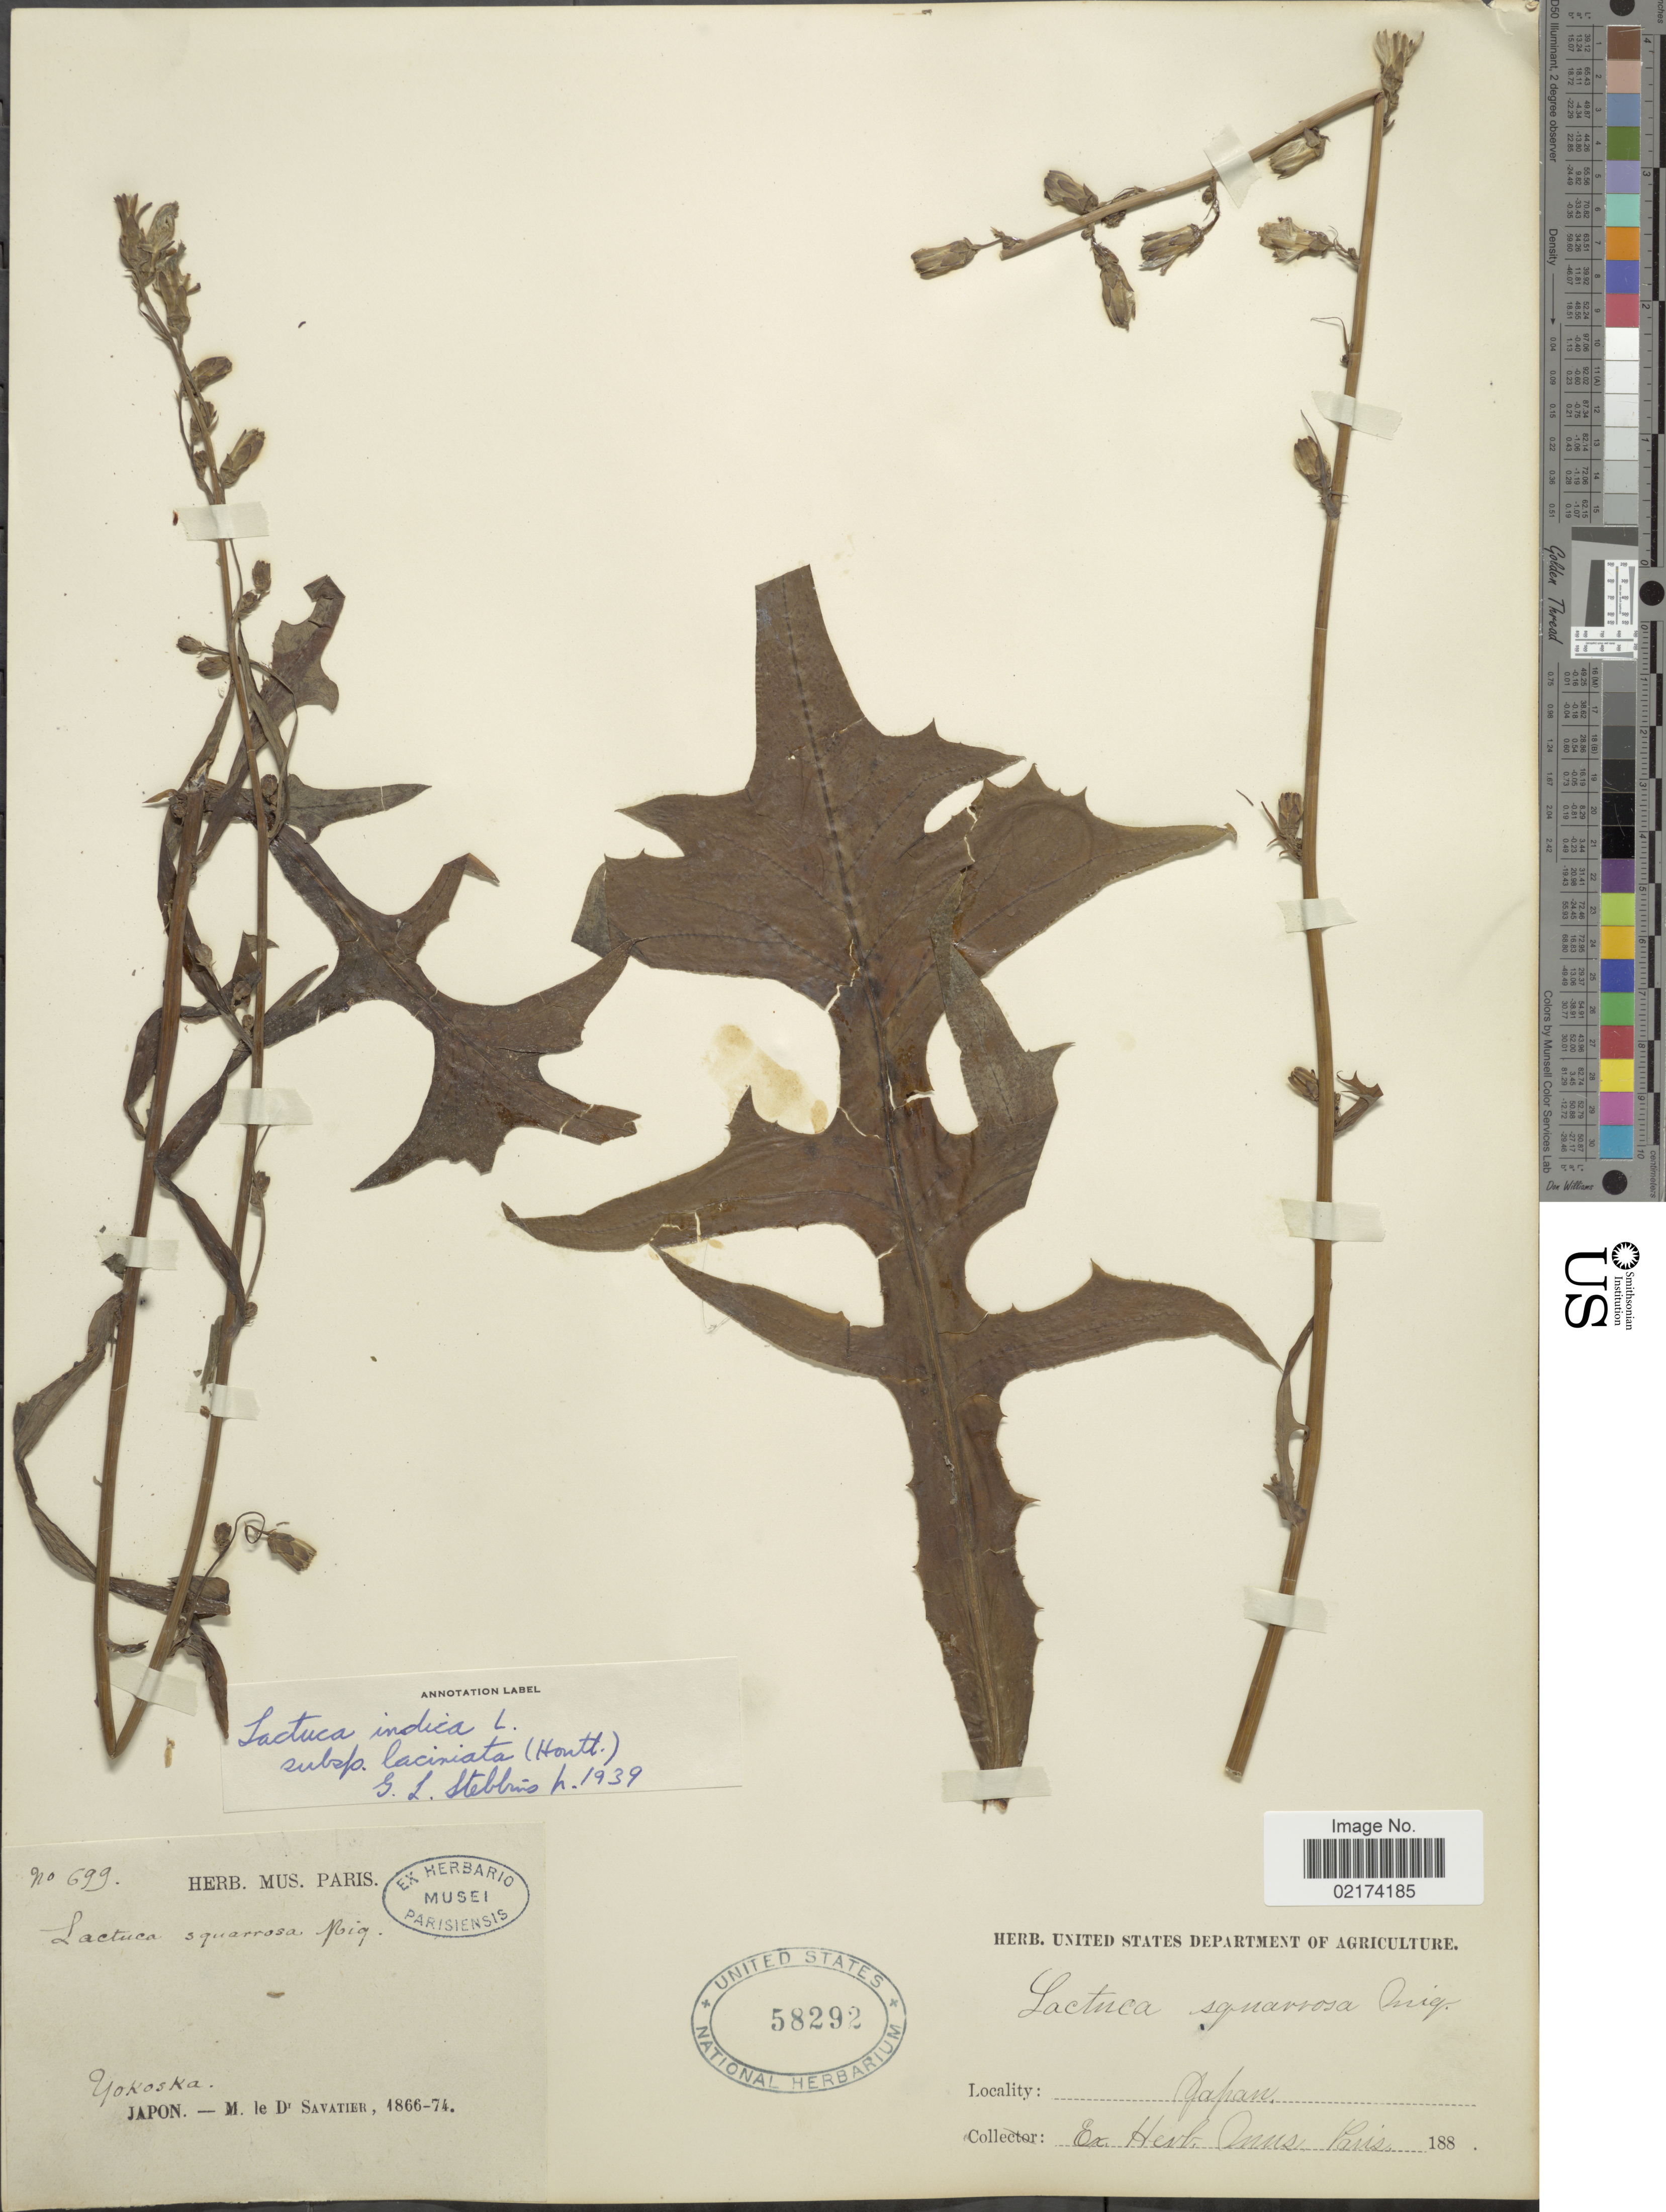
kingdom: Plantae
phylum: Tracheophyta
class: Magnoliopsida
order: Asterales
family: Asteraceae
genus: Lactuca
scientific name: Lactuca indica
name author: L.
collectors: M. Savatier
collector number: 699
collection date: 1866/1874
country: Japan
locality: Yokoska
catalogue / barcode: US 58292